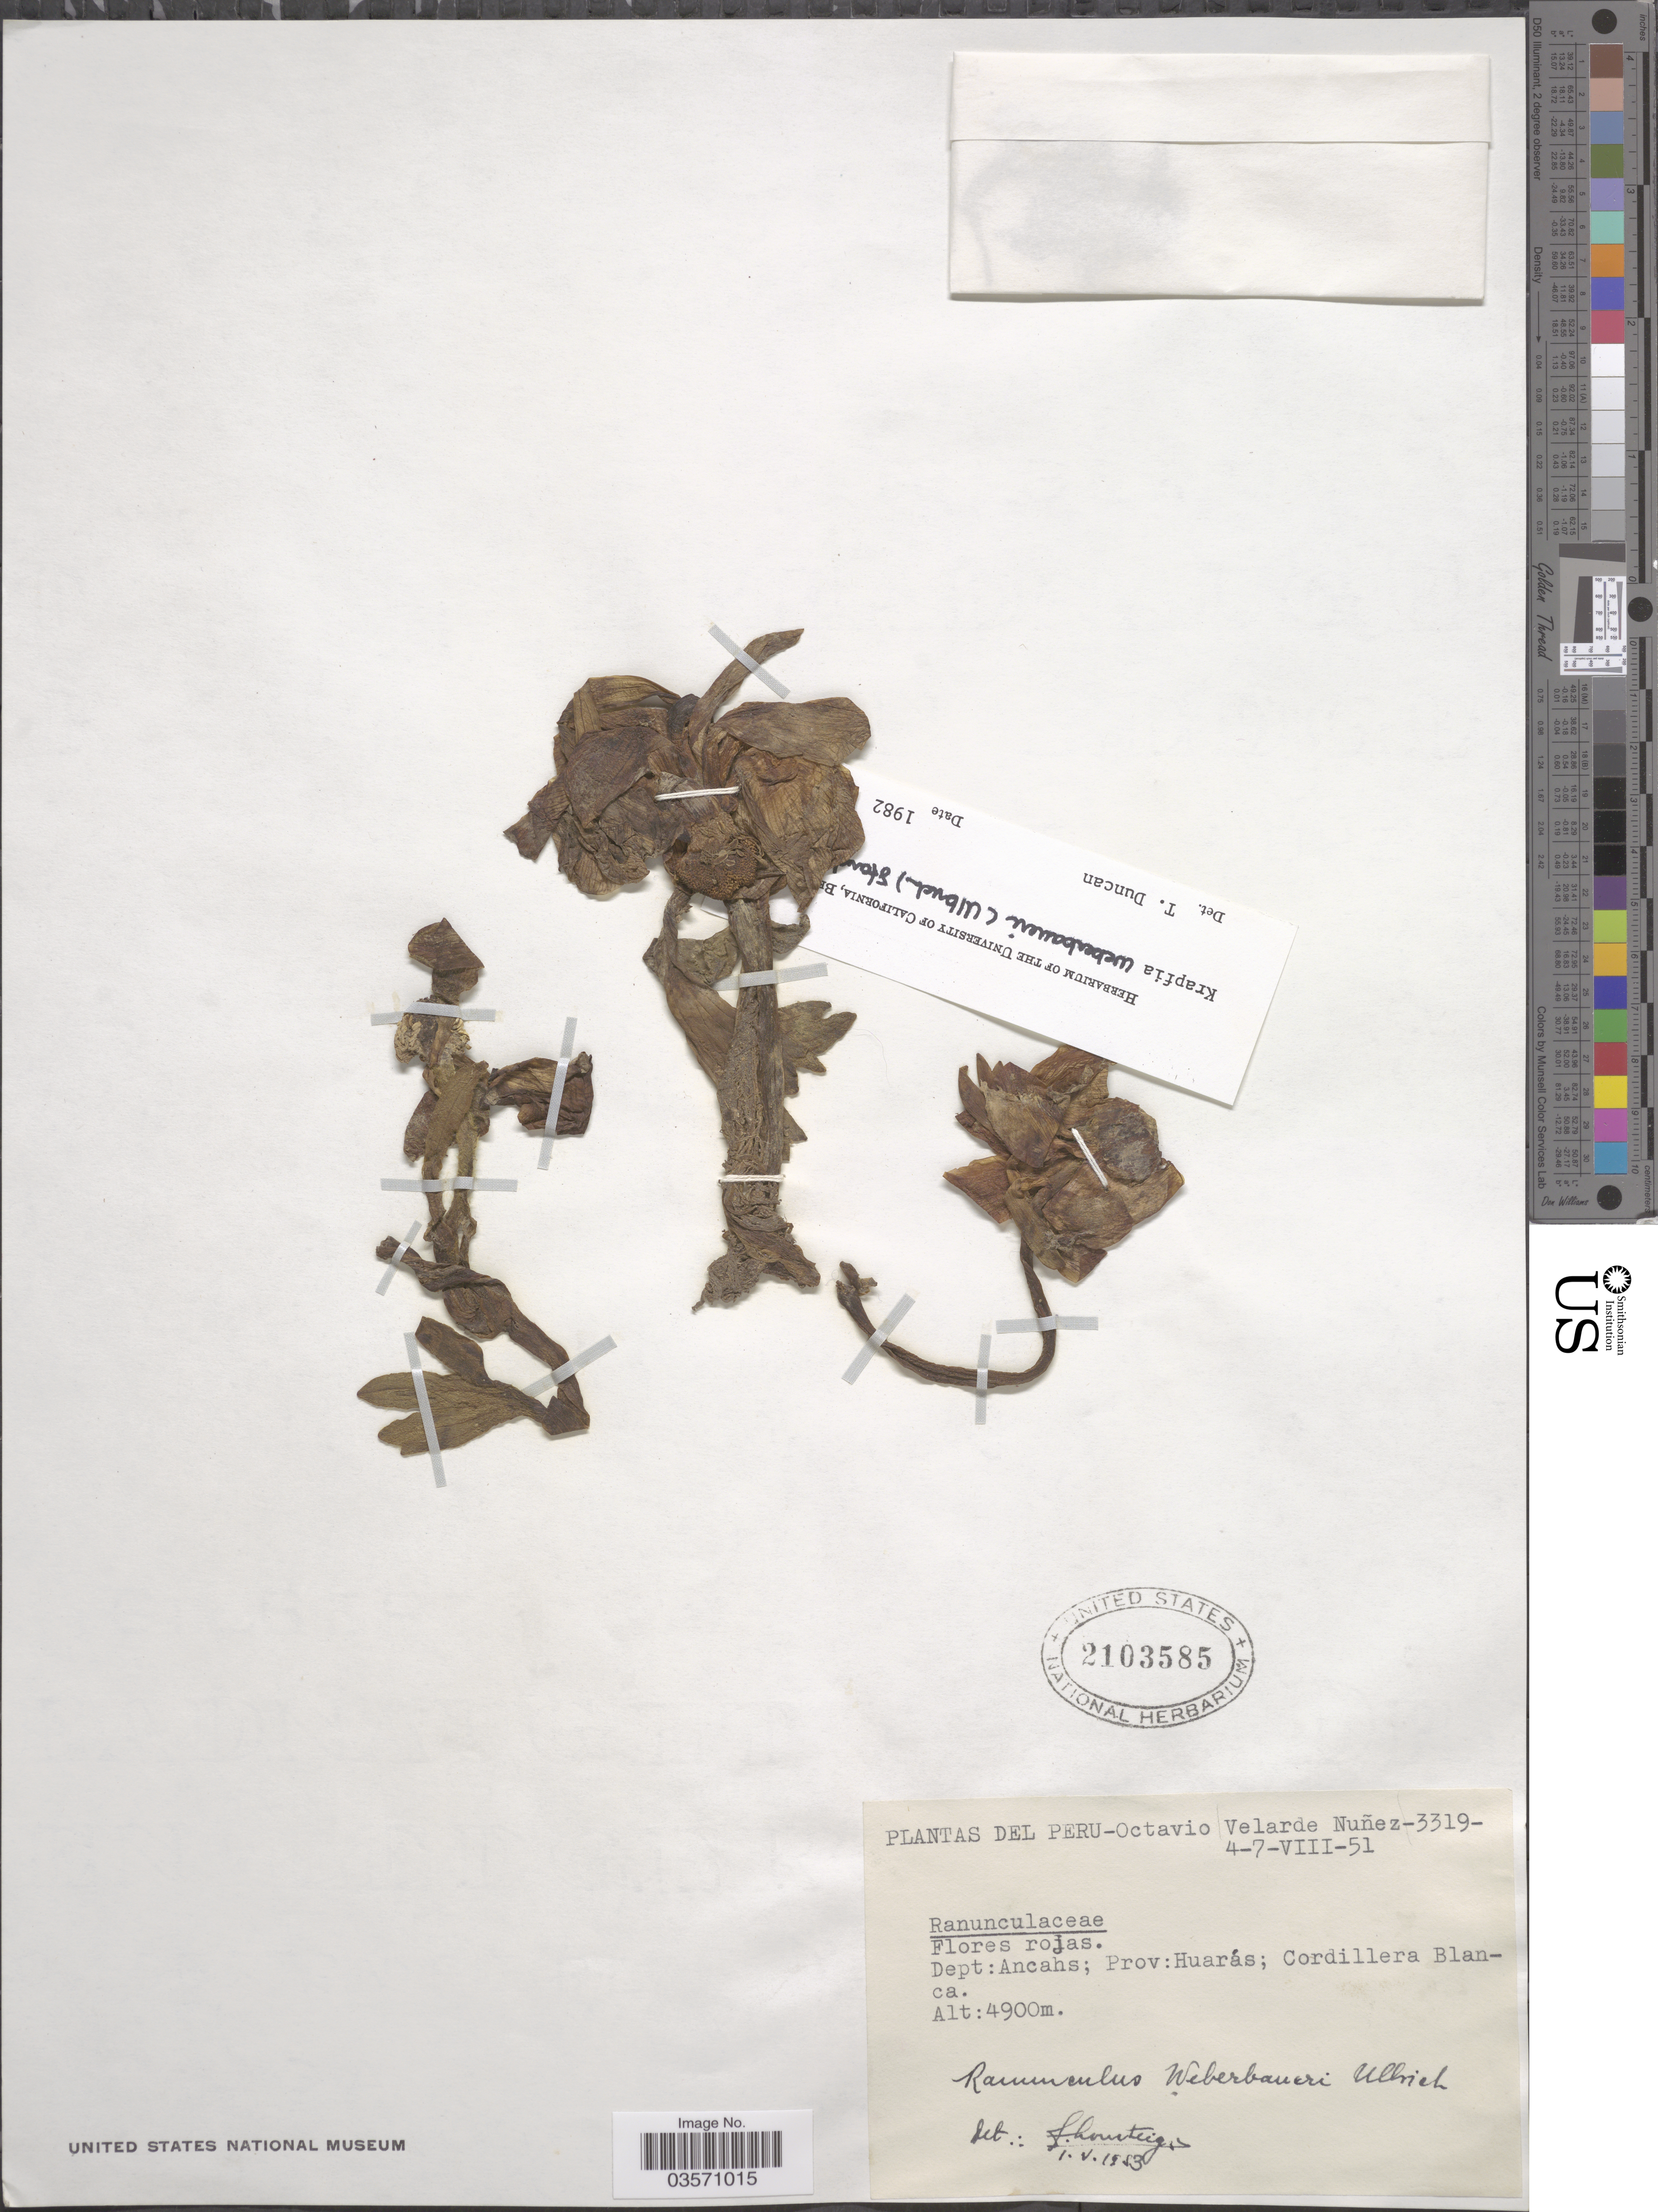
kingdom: Plantae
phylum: Tracheophyta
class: Magnoliopsida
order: Ranunculales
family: Ranunculaceae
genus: Krapfia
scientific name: Krapfia weberbaueri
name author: (Ulbr.) Standl. & J.F. Macbr.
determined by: Duncan, T.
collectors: O. Nuñez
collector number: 3319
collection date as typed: Transcribed d/m/y: 4/8/51 to 7/8/51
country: Peru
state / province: Ancash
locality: Dept. Ancahs; Prov: Huarás; Cordillera Blanca.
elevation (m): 4900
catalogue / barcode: US 2103585